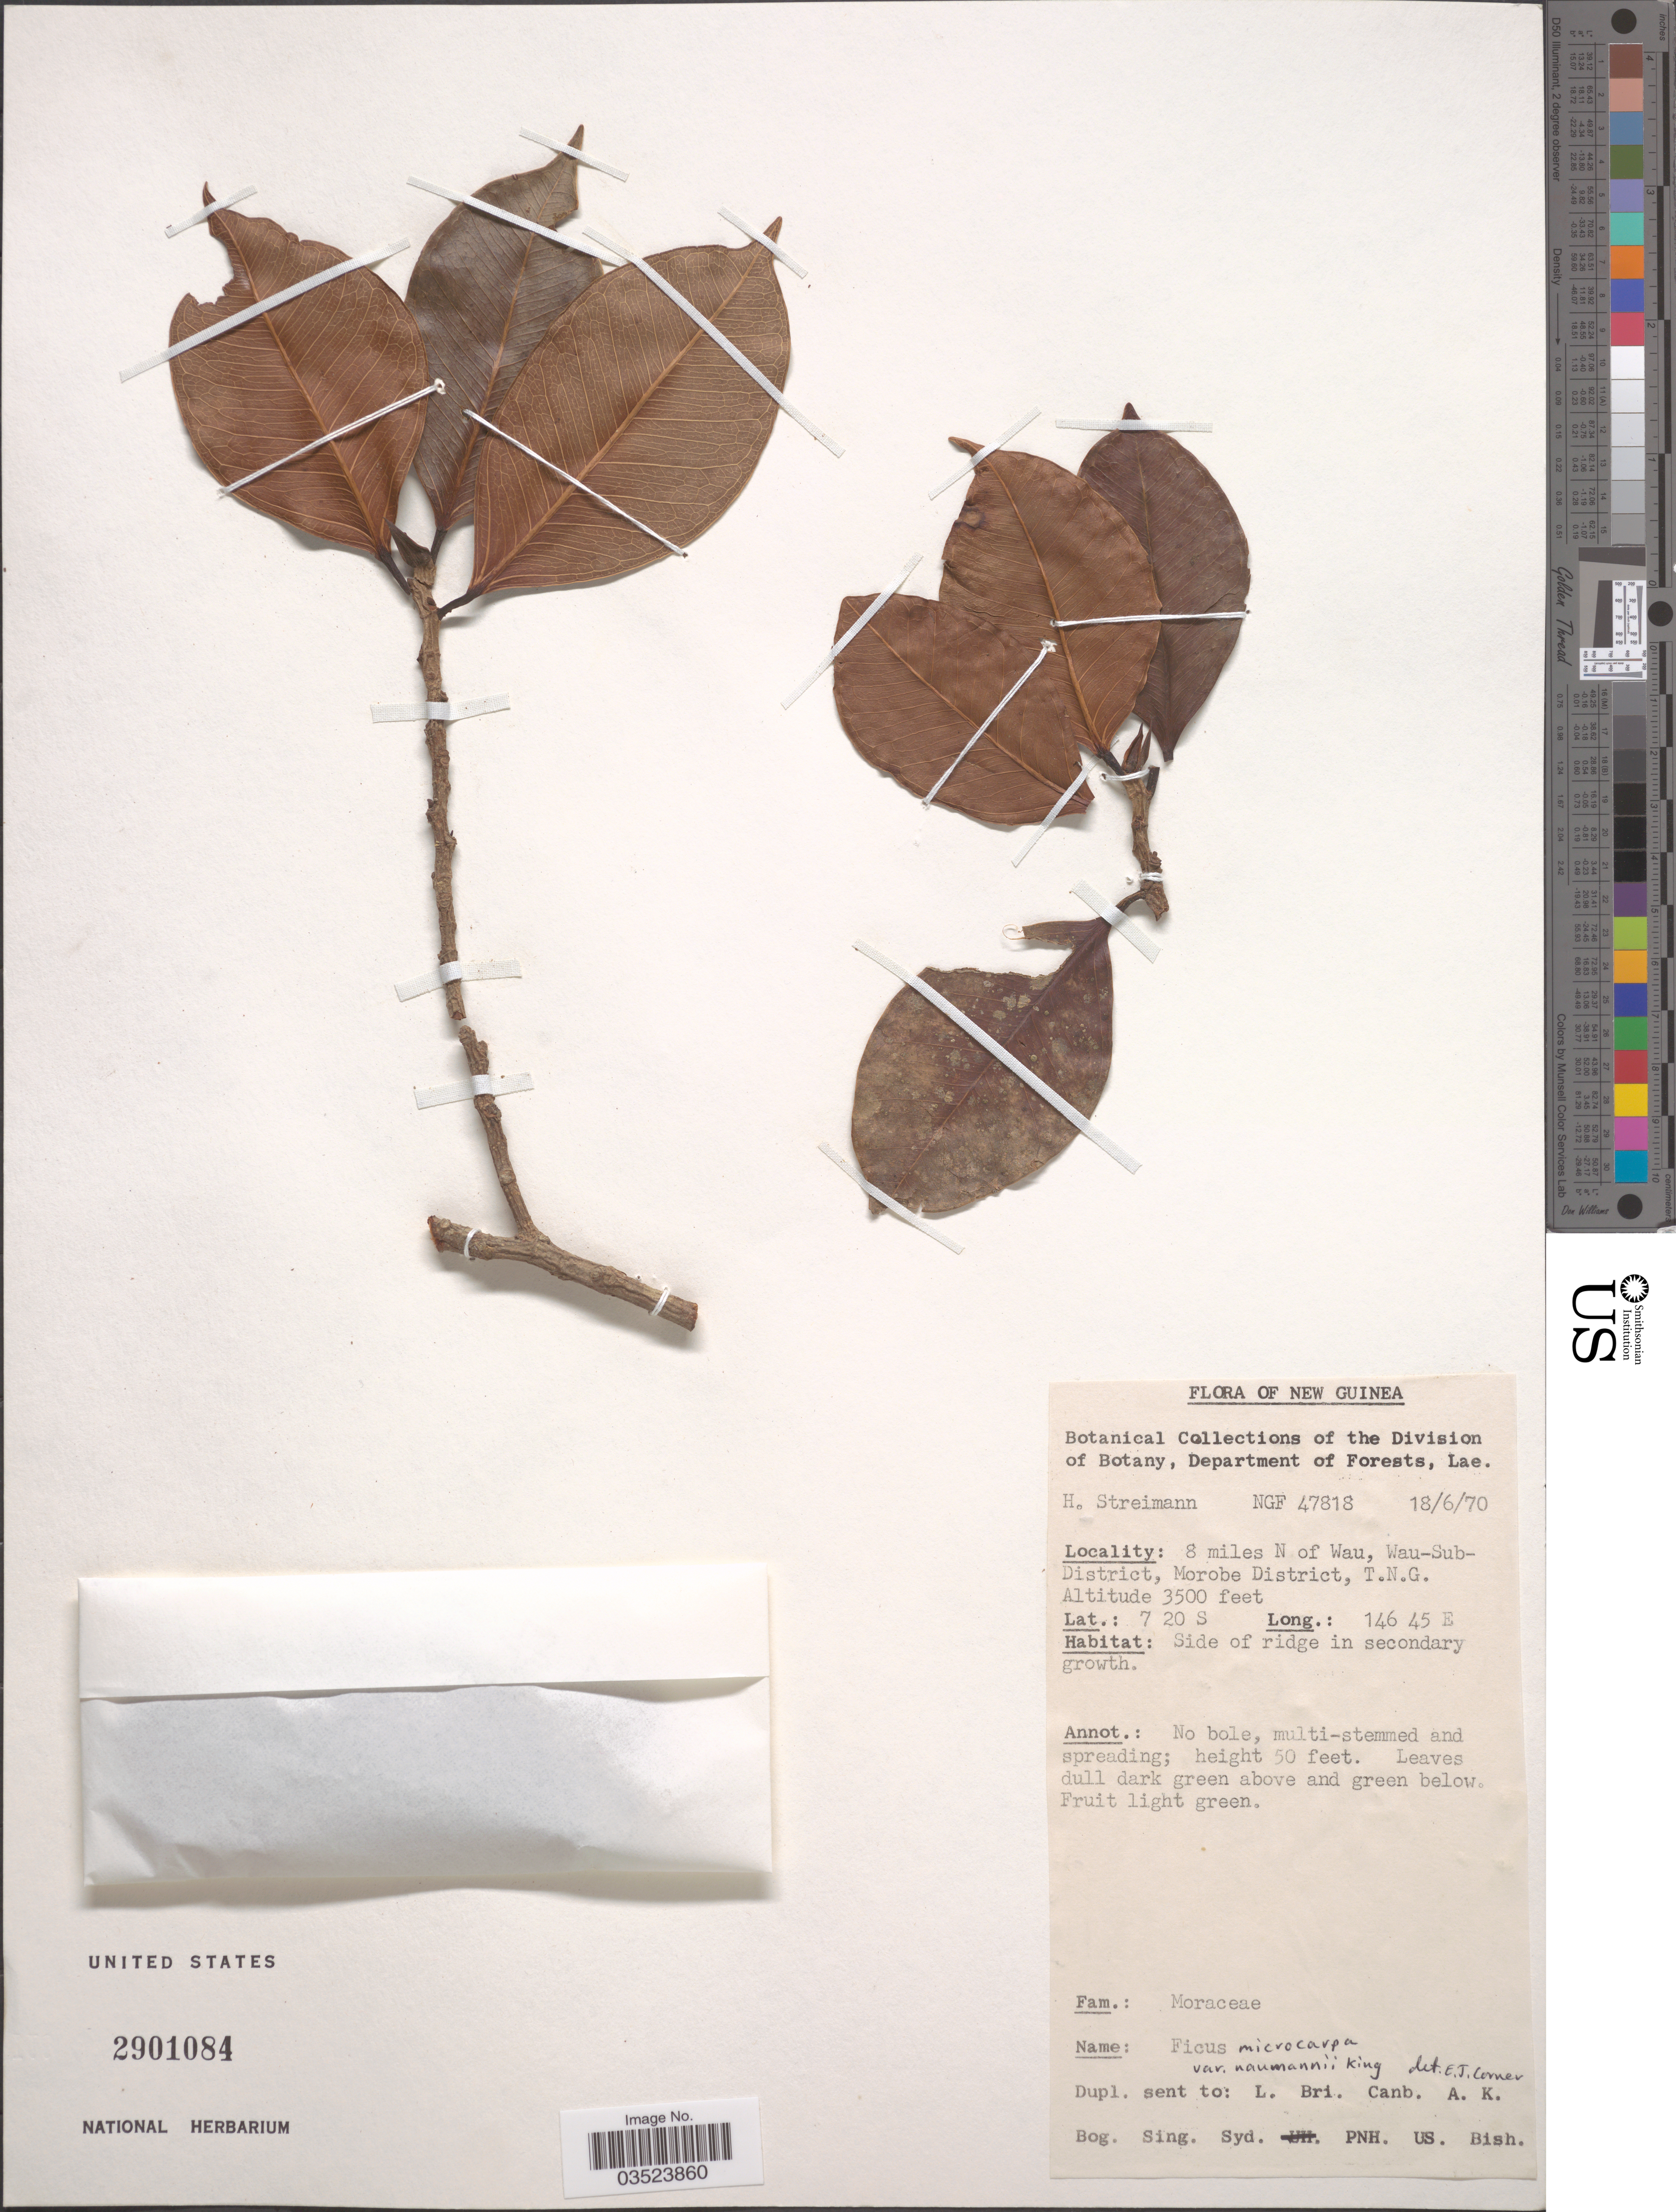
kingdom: Plantae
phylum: Tracheophyta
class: Magnoliopsida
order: Rosales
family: Moraceae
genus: Ficus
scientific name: Ficus microcarpa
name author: L. f.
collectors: H. Streimann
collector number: NGF47818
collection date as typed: Transcribed d/m/y: 18/6/70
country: Papua New Guinea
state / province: Morobe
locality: New Guinea. 8 miles N of Wau, Wau-Sub-District, Morobe District, T.N.G.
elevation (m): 1067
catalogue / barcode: US 2901084